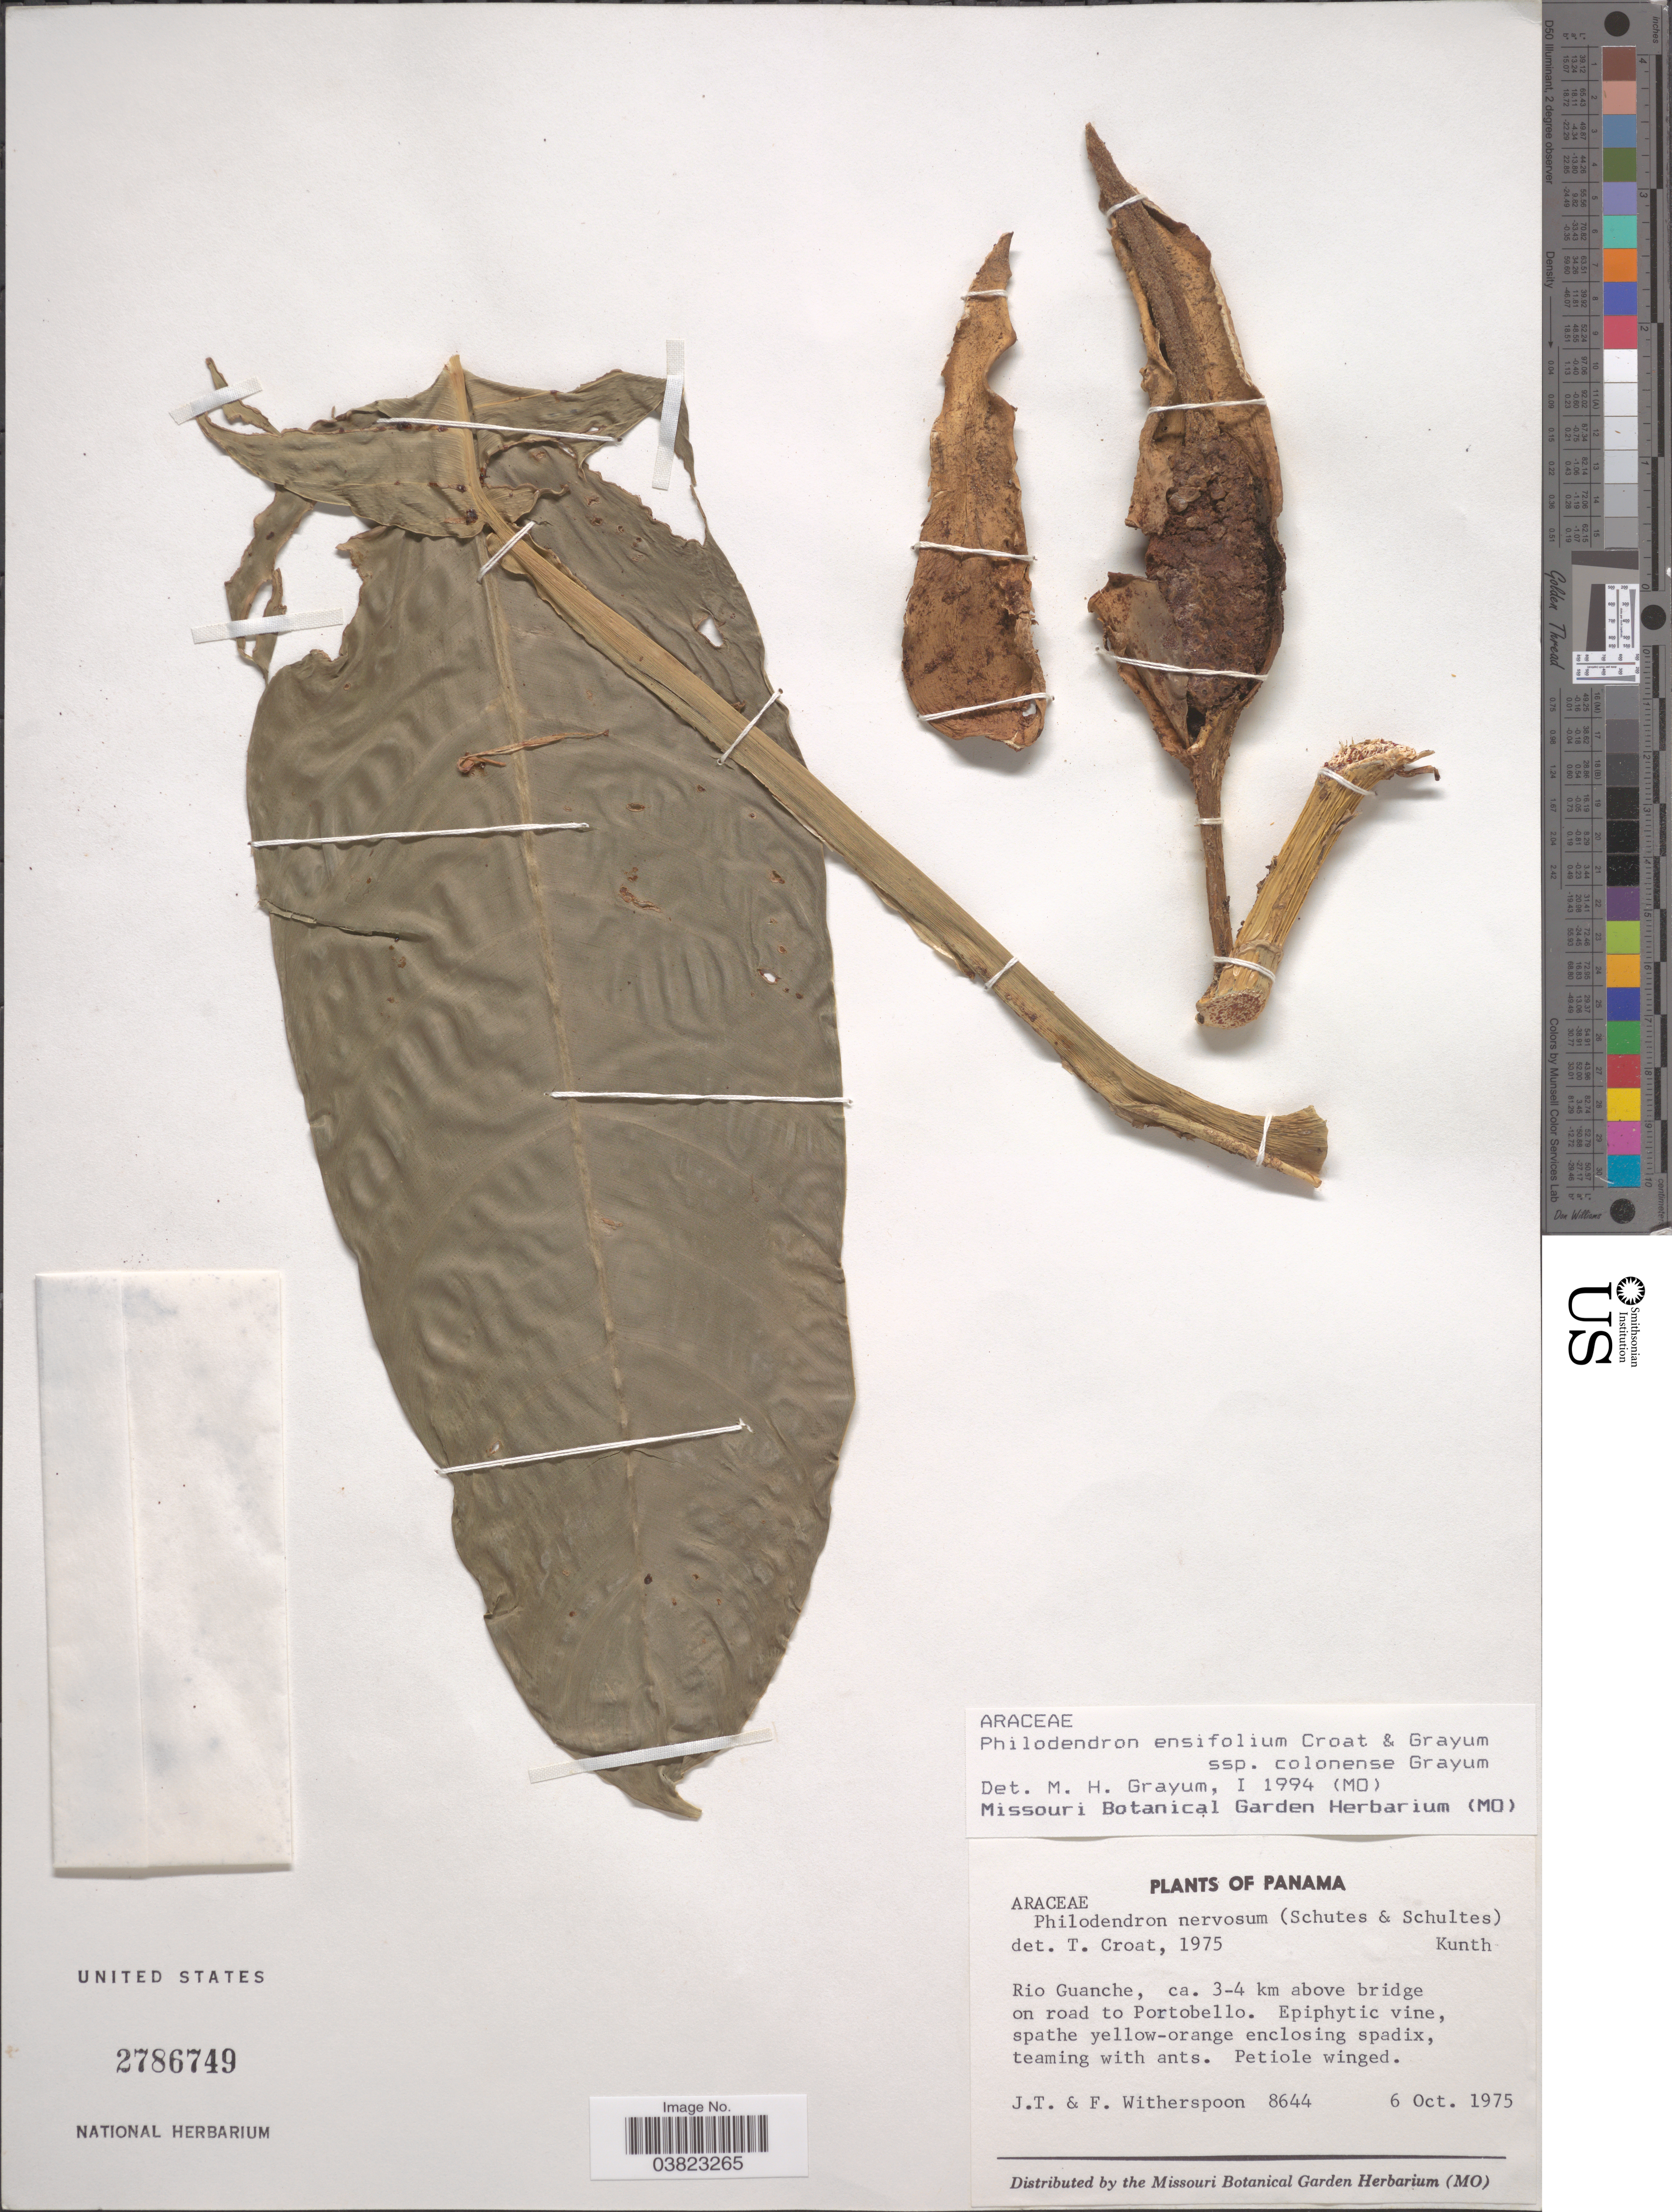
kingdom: Plantae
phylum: Tracheophyta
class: Liliopsida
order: Alismatales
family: Araceae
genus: Philodendron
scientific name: Philodendron ensifolium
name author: Croat & Grayum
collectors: J. Witherspoon & F. Witherspoon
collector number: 8644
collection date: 1975-10-06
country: Panama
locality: Rio Guanche, ca. 3-4 km above bridge on road to Portobello.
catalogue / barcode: US 2786749